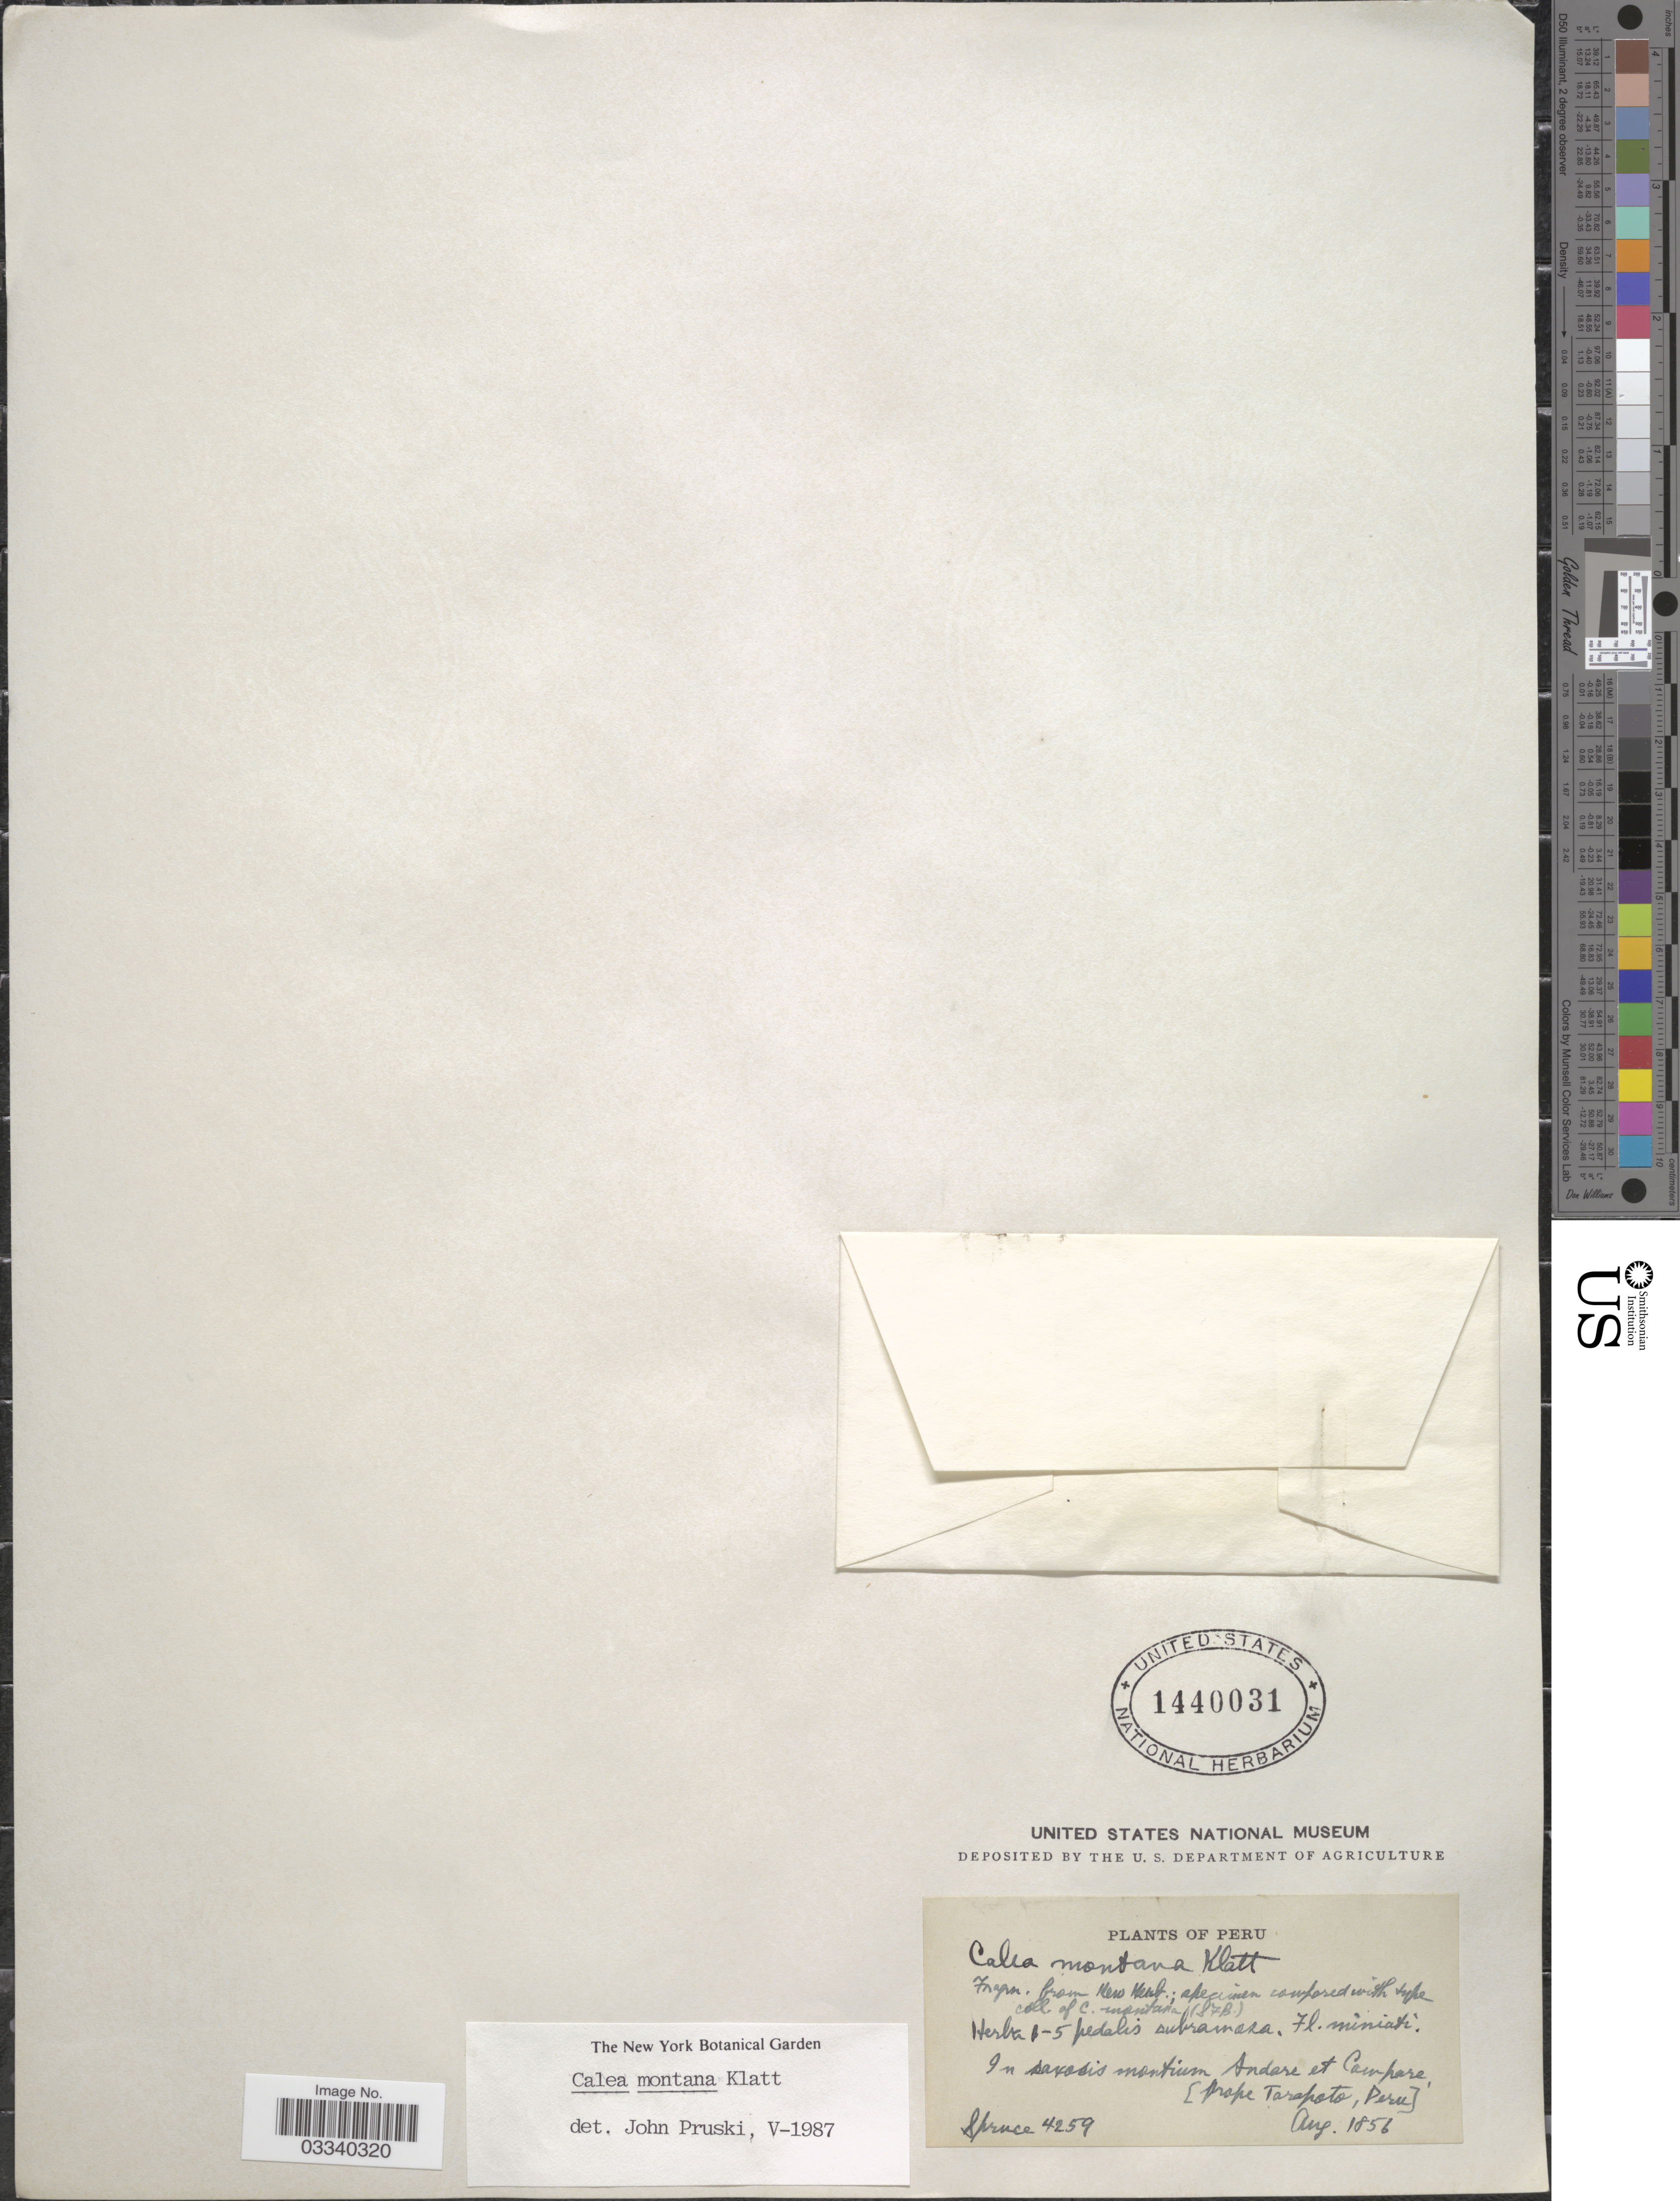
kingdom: Plantae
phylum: Tracheophyta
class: Magnoliopsida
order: Asterales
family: Asteraceae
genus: Calea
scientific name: Calea montana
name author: Klatt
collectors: -. Spruce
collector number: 4259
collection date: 1856-08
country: Peru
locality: In saxosis montium Andare et Campare [prope Tarapoto].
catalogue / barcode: US 1440031